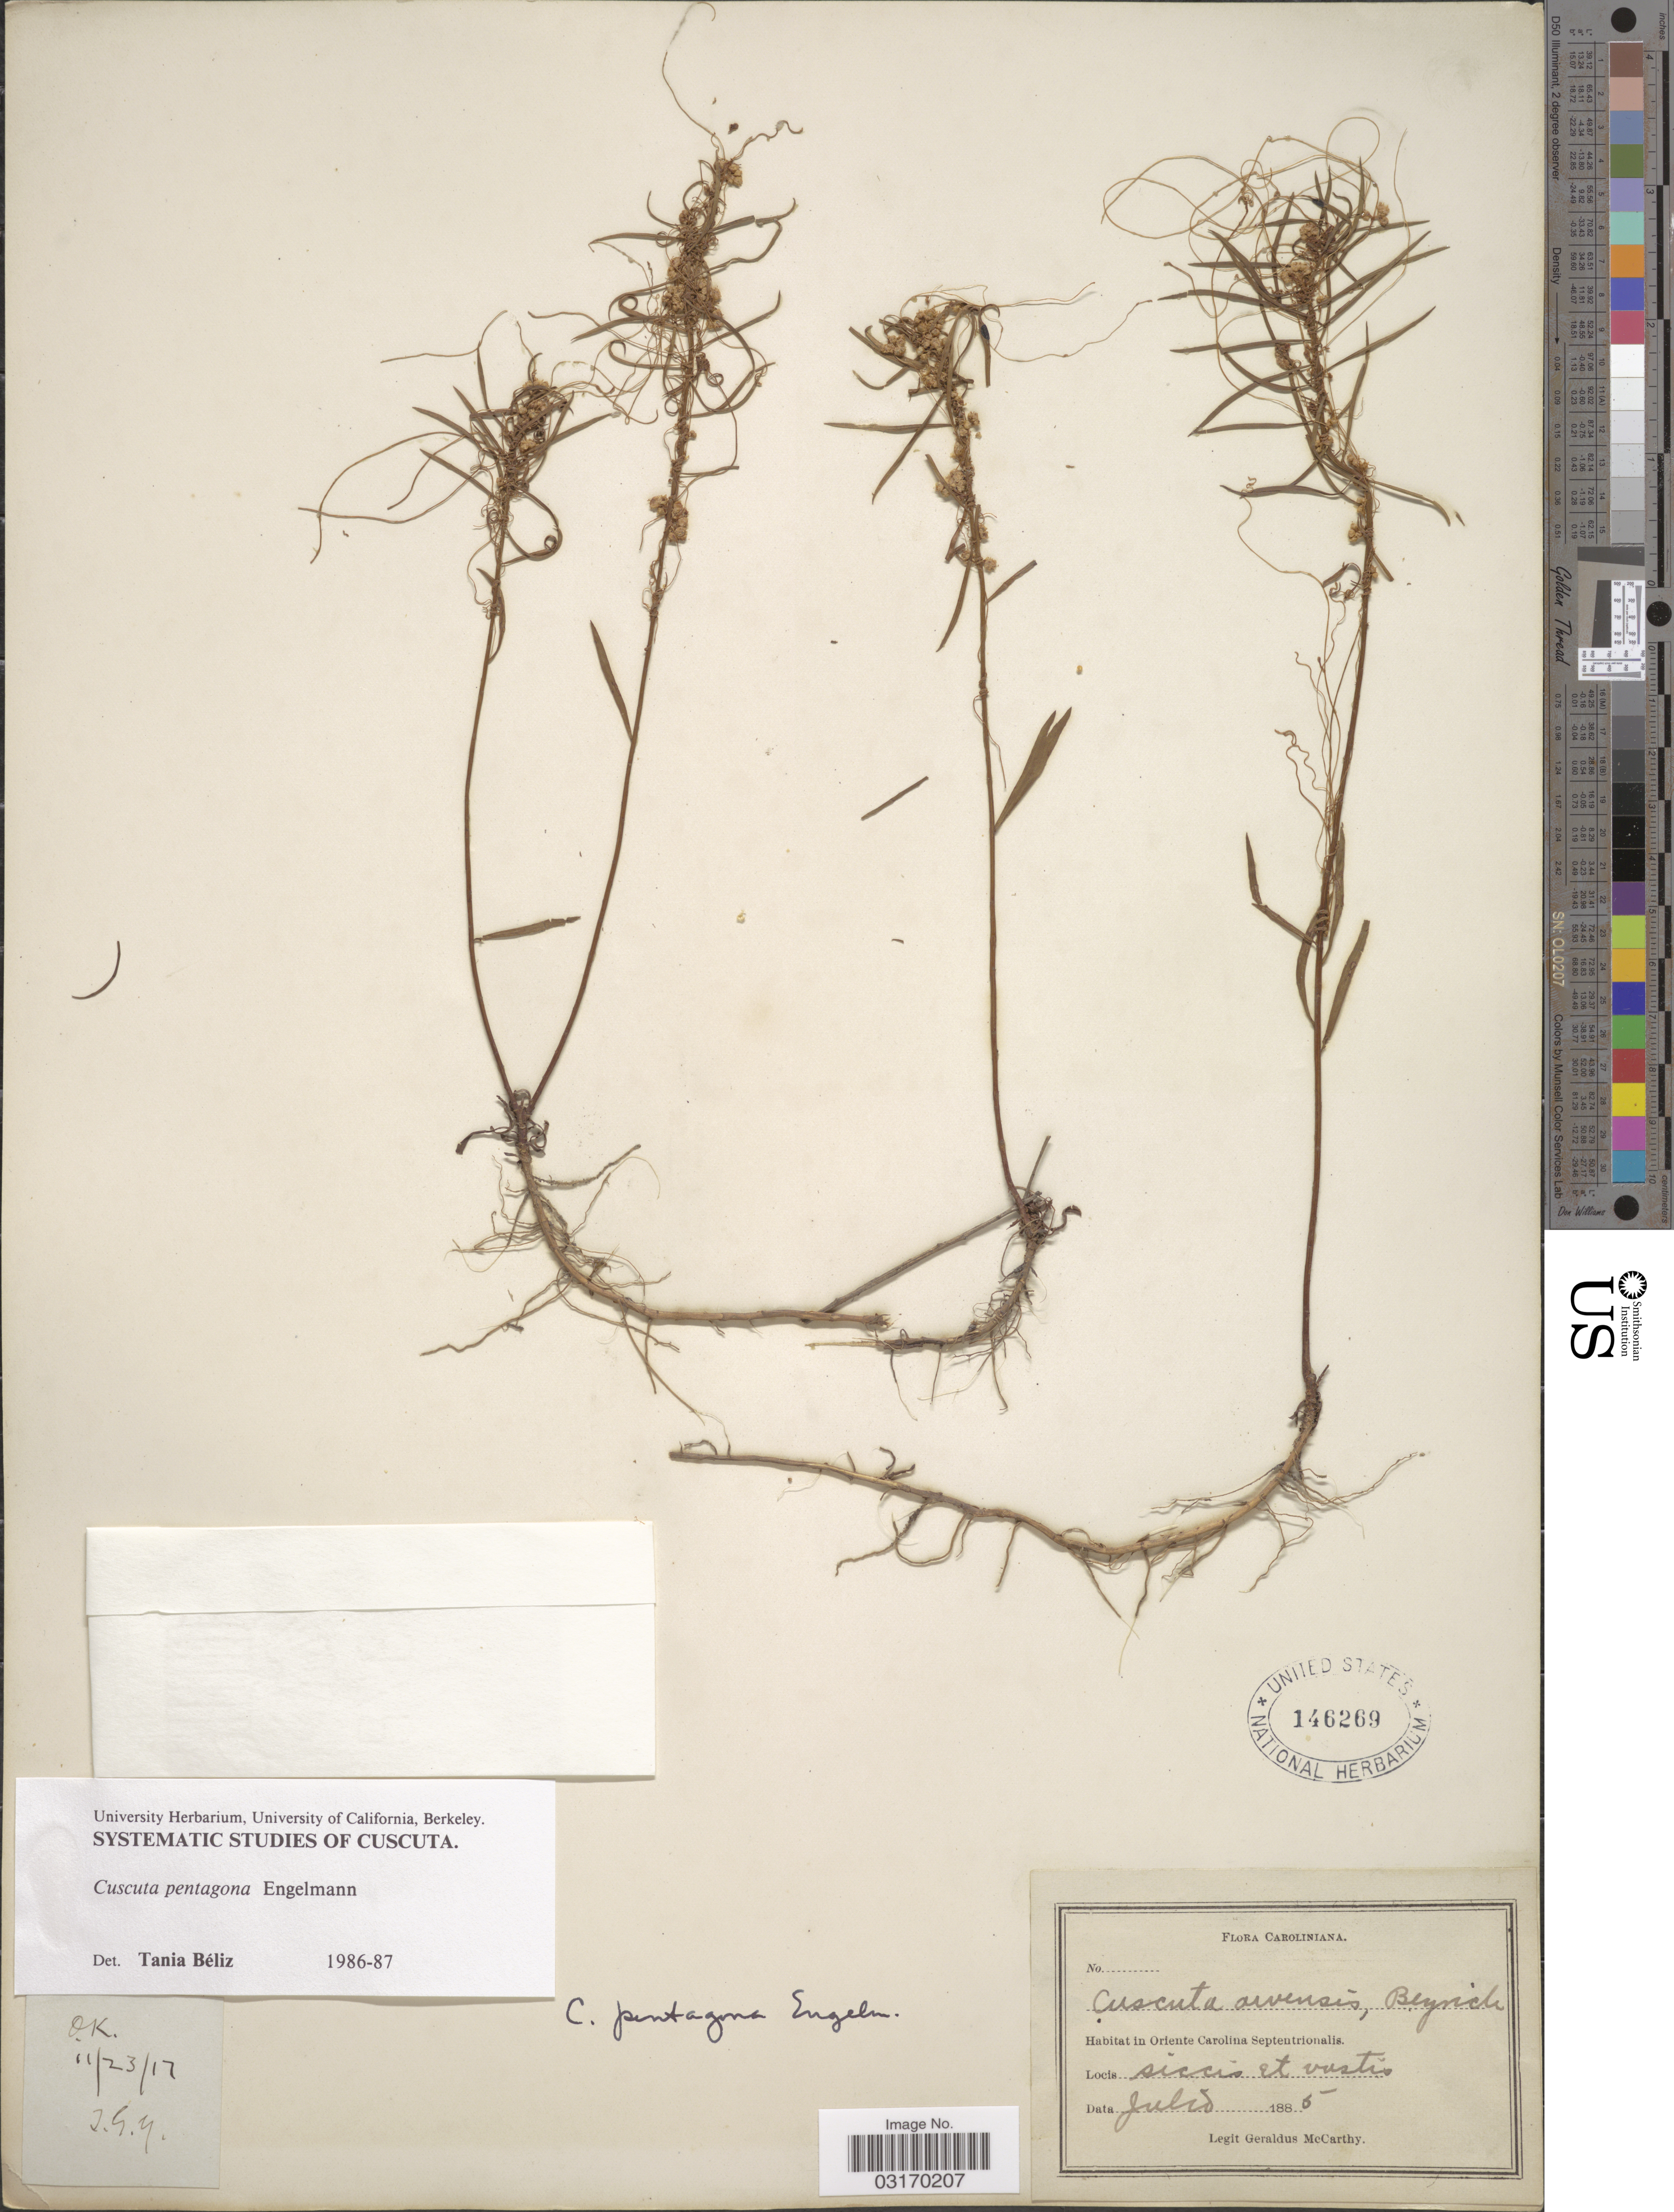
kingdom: Plantae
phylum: Tracheophyta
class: Magnoliopsida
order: Solanales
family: Convolvulaceae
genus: Cuscuta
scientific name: Cuscuta pentagona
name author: Engelm.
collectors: M. McCarthy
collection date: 1885-07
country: United States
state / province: North Carolina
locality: In Oriente Carolina Septentrionalis.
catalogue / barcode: US 146269